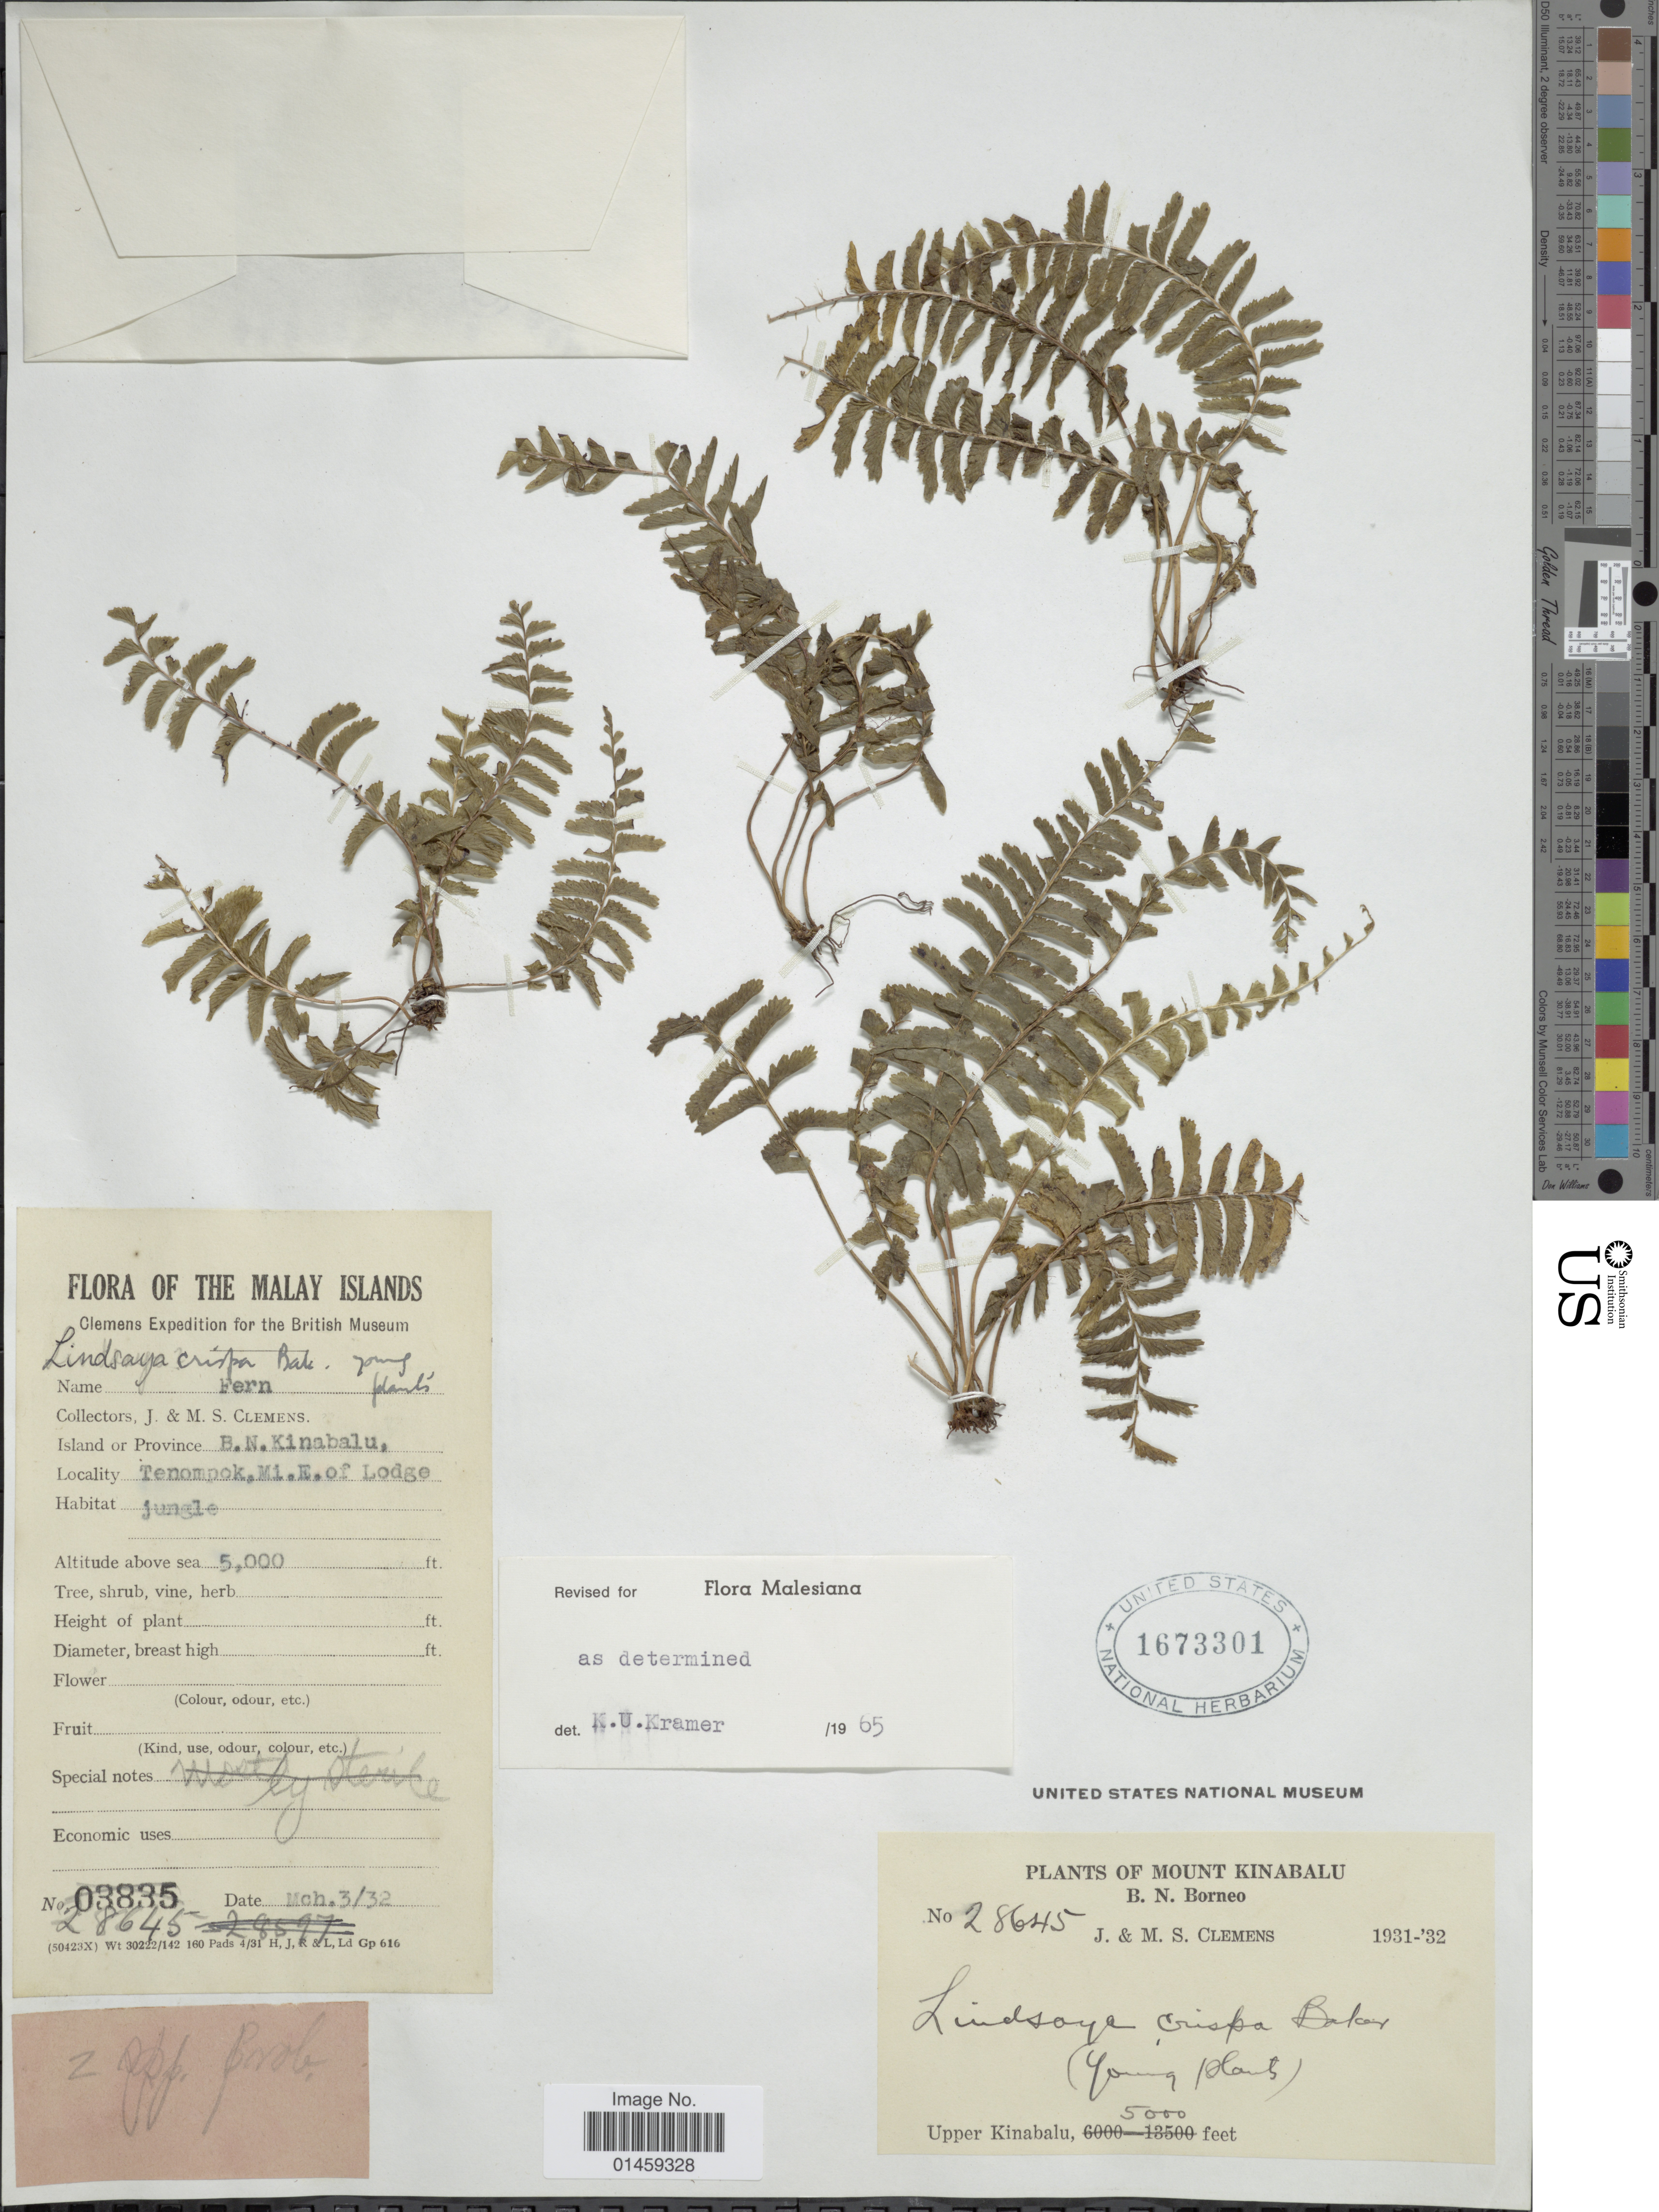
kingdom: Plantae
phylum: Tracheophyta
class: Polypodiopsida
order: Polypodiales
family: Lindsaeaceae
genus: Lindsaea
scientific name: Lindsaea crispa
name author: Baker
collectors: J. Clemens & M. S. Clemens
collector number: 28645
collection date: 1932-03-03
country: Malaysia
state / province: Sabah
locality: Mount Kinabalu. B. N. Borneo. Upper Kinabalu. Tenompok, Mi. E. of Lodge. The Malay Islands.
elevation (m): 1524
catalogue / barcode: US 1673301